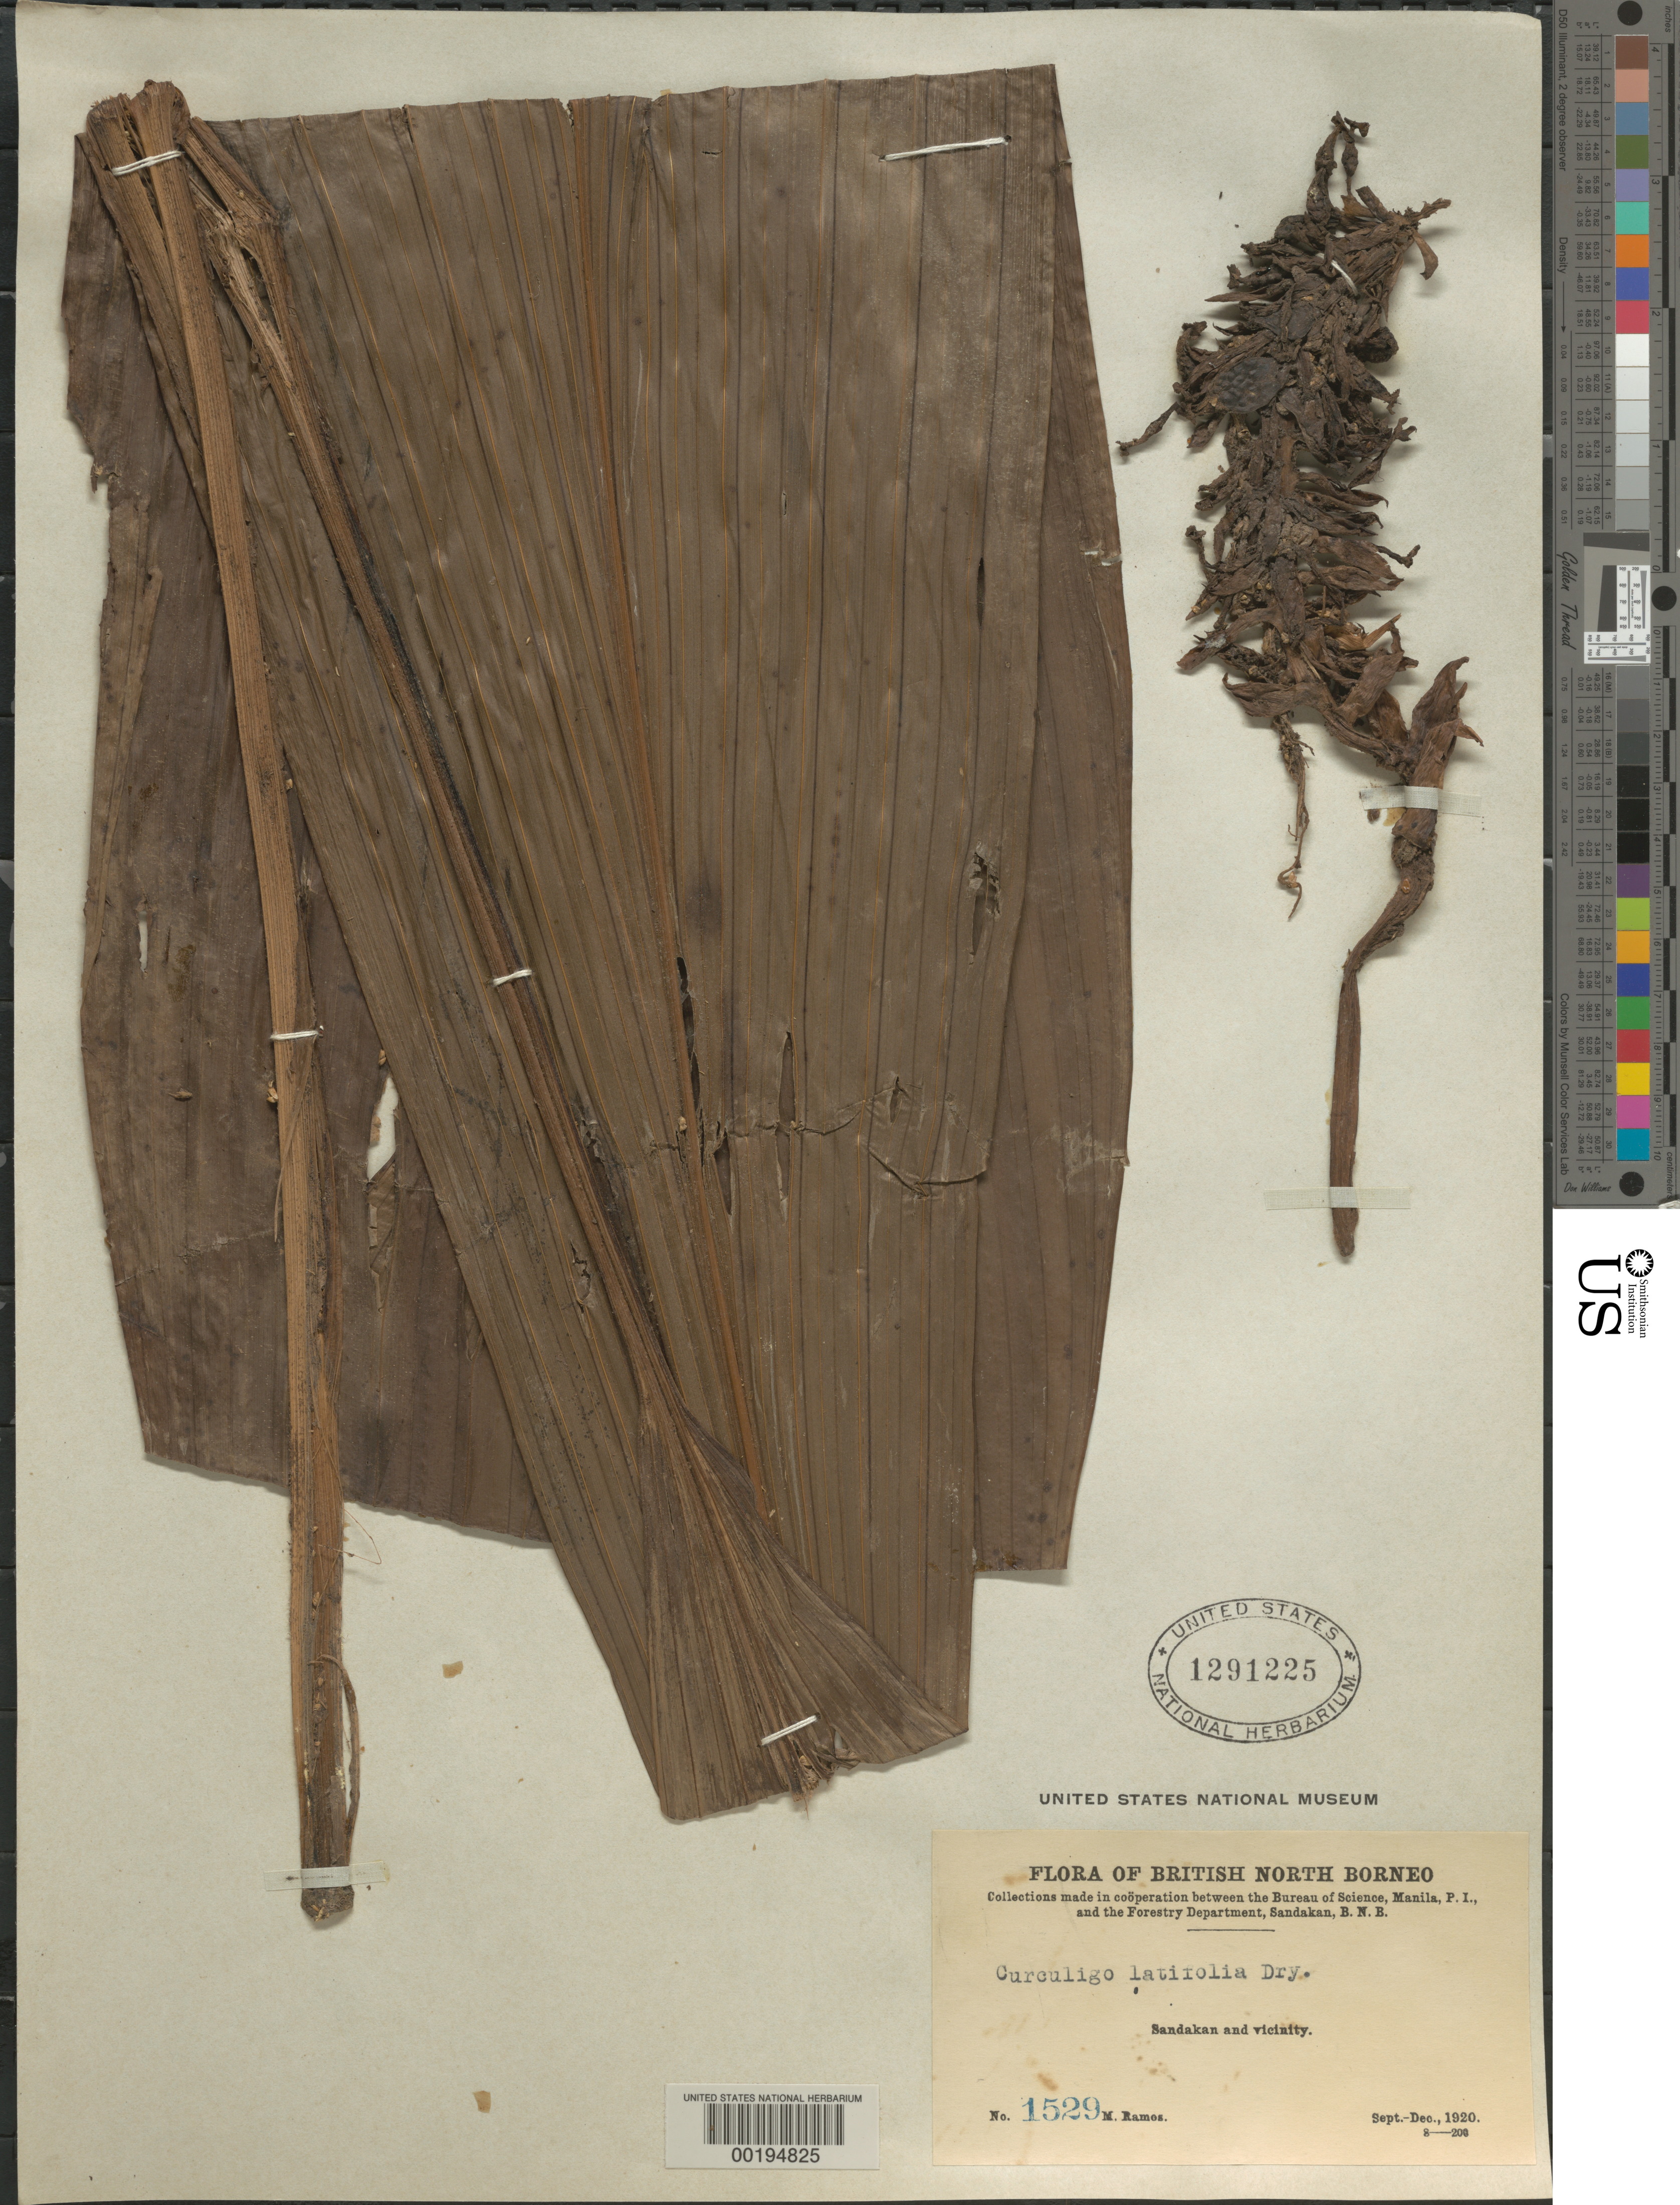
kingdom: Plantae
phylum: Tracheophyta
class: Liliopsida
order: Asparagales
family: Hypoxidaceae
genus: Curculigo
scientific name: Curculigo latifolia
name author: Dryand. ex W.T. Aiton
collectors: M. Ramos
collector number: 1529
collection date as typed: Sep 1920 to -- Dec 1920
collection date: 1920-09/1920-12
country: Malaysia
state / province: Sabah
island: Borneo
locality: Sandakan and vicinity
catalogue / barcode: US 1291255